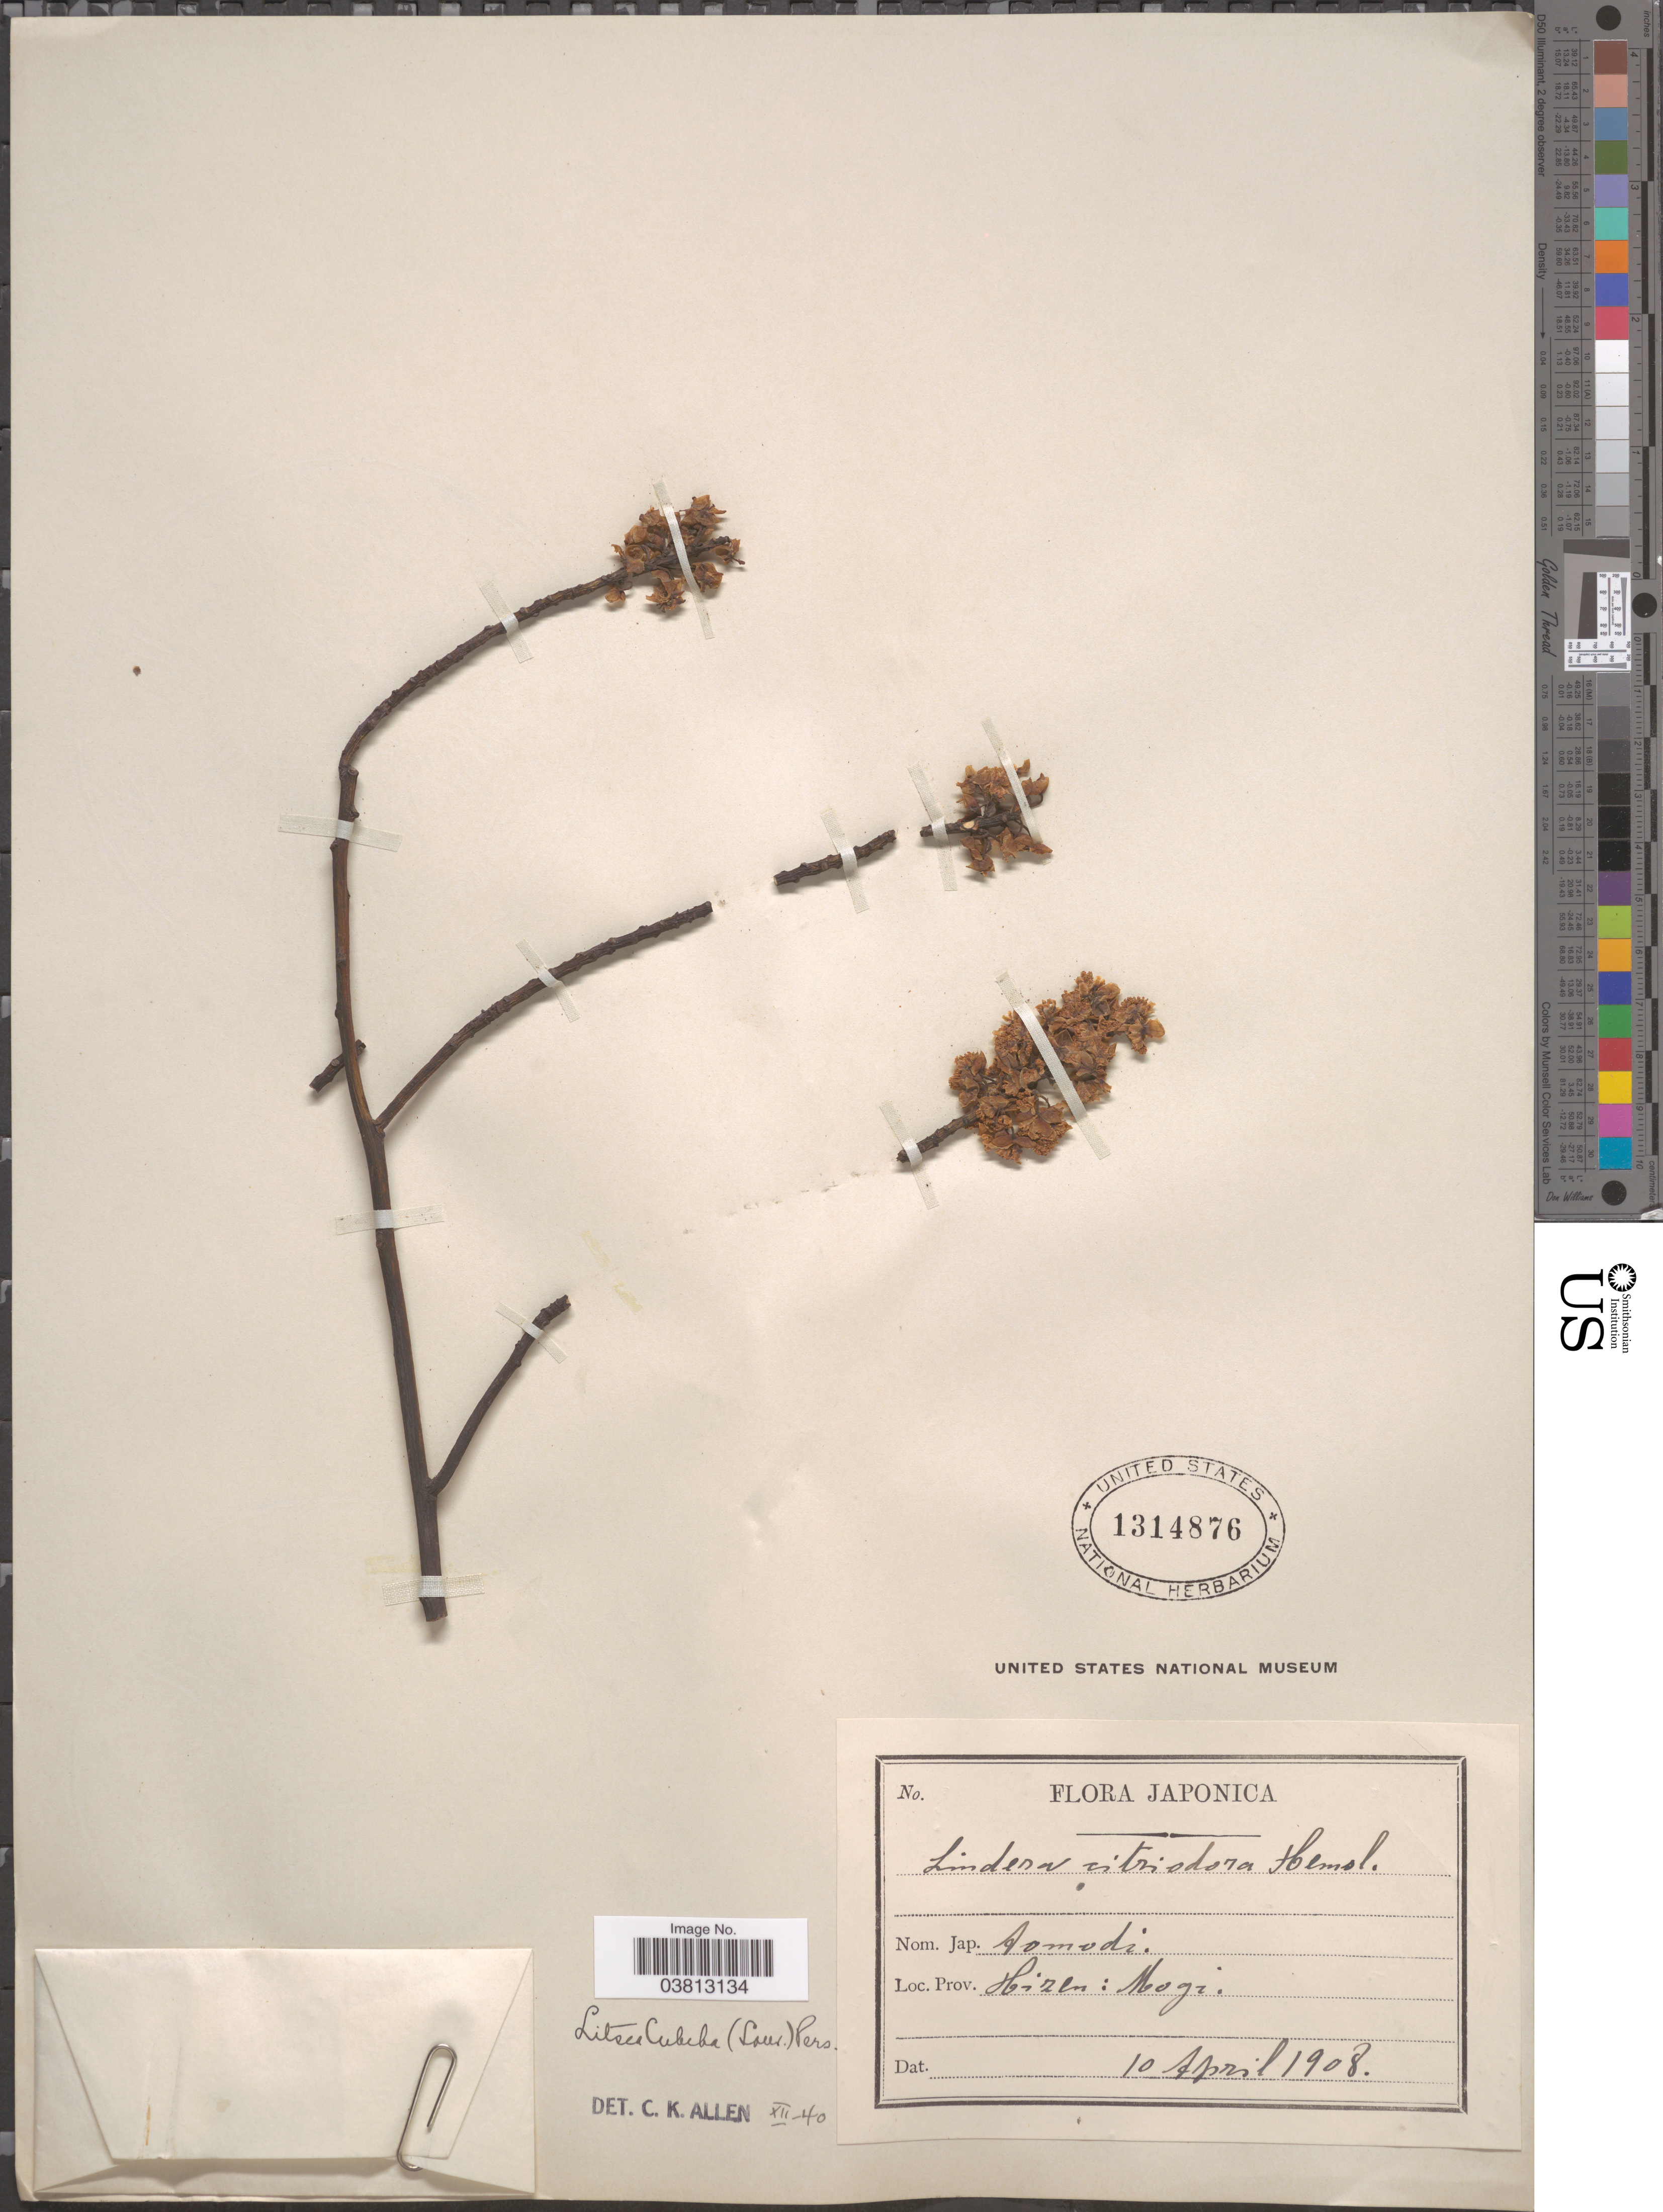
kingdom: Plantae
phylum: Tracheophyta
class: Magnoliopsida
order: Laurales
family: Lauraceae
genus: Litsea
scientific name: Litsea cubeba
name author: (Lour.) Pers.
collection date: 1908-04-10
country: Japan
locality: Prov. Hizen: Mogi.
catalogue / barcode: US 1314876